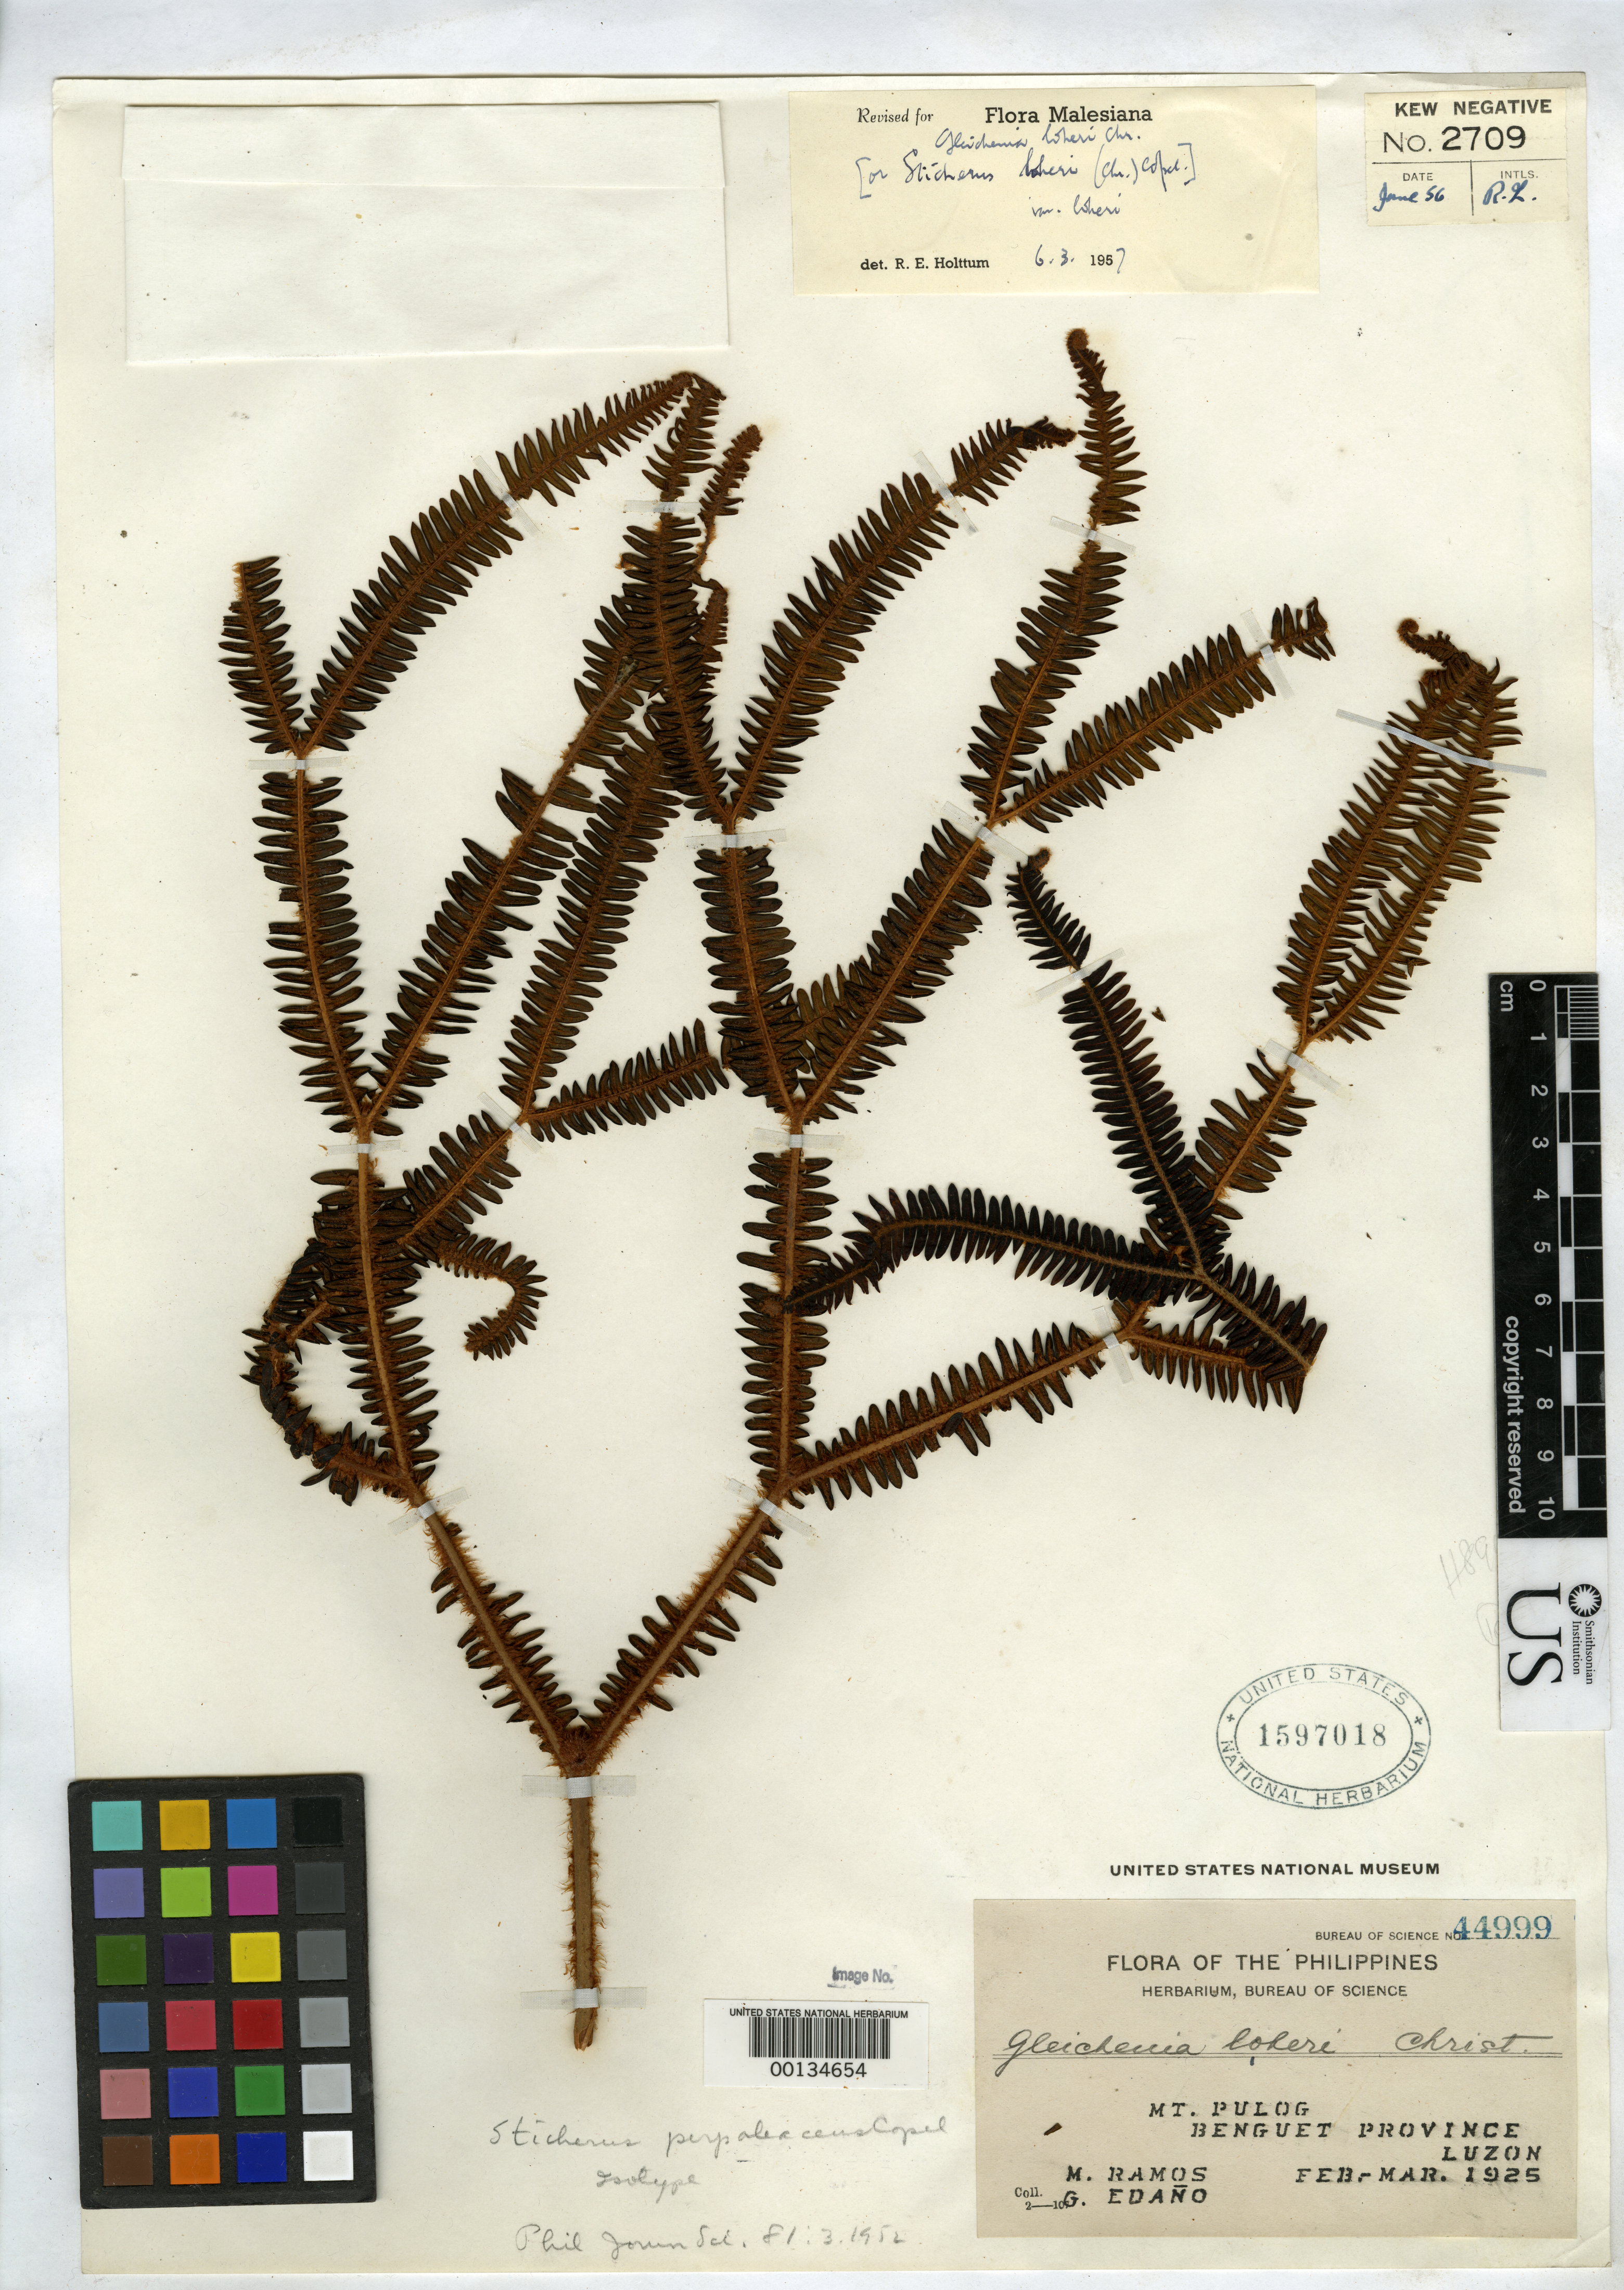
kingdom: Plantae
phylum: Tracheophyta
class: Polypodiopsida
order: Gleicheniales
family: Gleicheniaceae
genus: Sticherus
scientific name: Sticherus perpaleaceus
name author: Copel.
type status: Isotype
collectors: M. Ramos & G. E. Edaño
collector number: Bur. Sci. 44999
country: Philippines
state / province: Cordillera (Administrative Region)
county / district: Benguet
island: Luzon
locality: Mt. Pulog.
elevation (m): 2700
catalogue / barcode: US 1597018